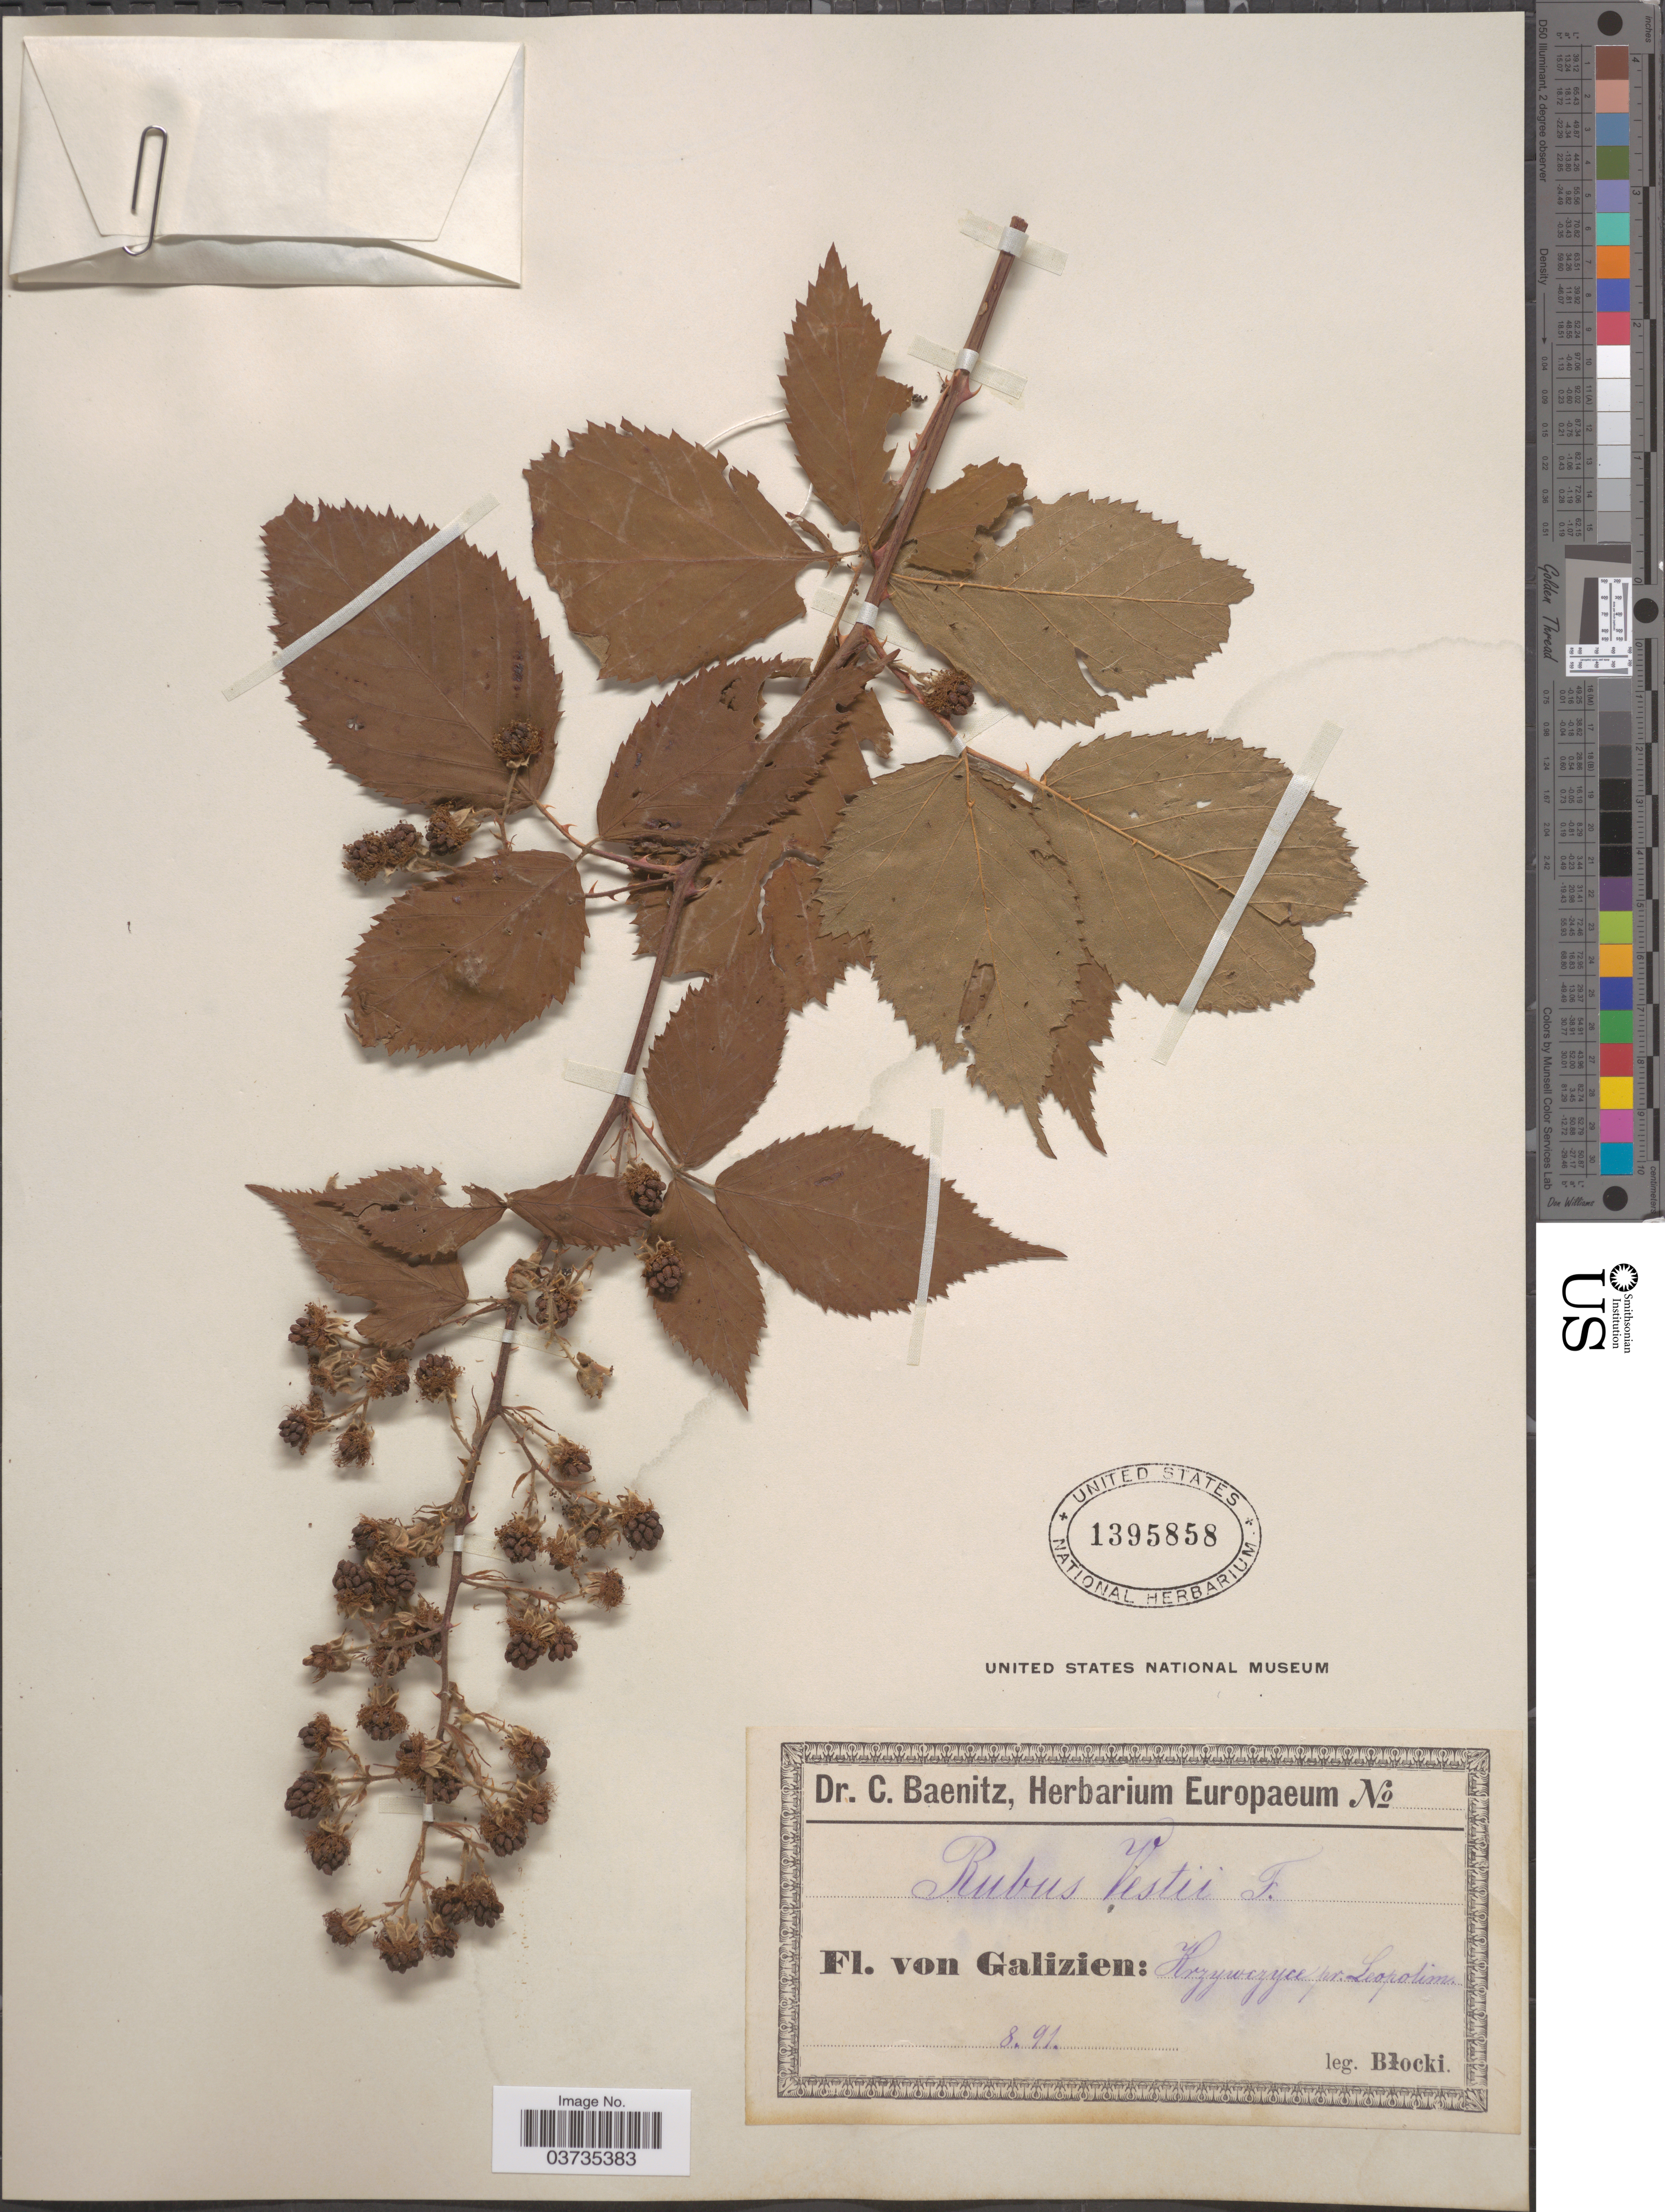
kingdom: Plantae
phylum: Tracheophyta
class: Magnoliopsida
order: Rosales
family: Rosaceae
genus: Rubus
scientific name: Rubus vestii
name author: Focke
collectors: Blocki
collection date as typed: Transcribed d/m/y: /8/91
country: Ukraine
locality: Galizien: Krzywczyce pr. Leopolim.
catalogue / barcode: US 1395858